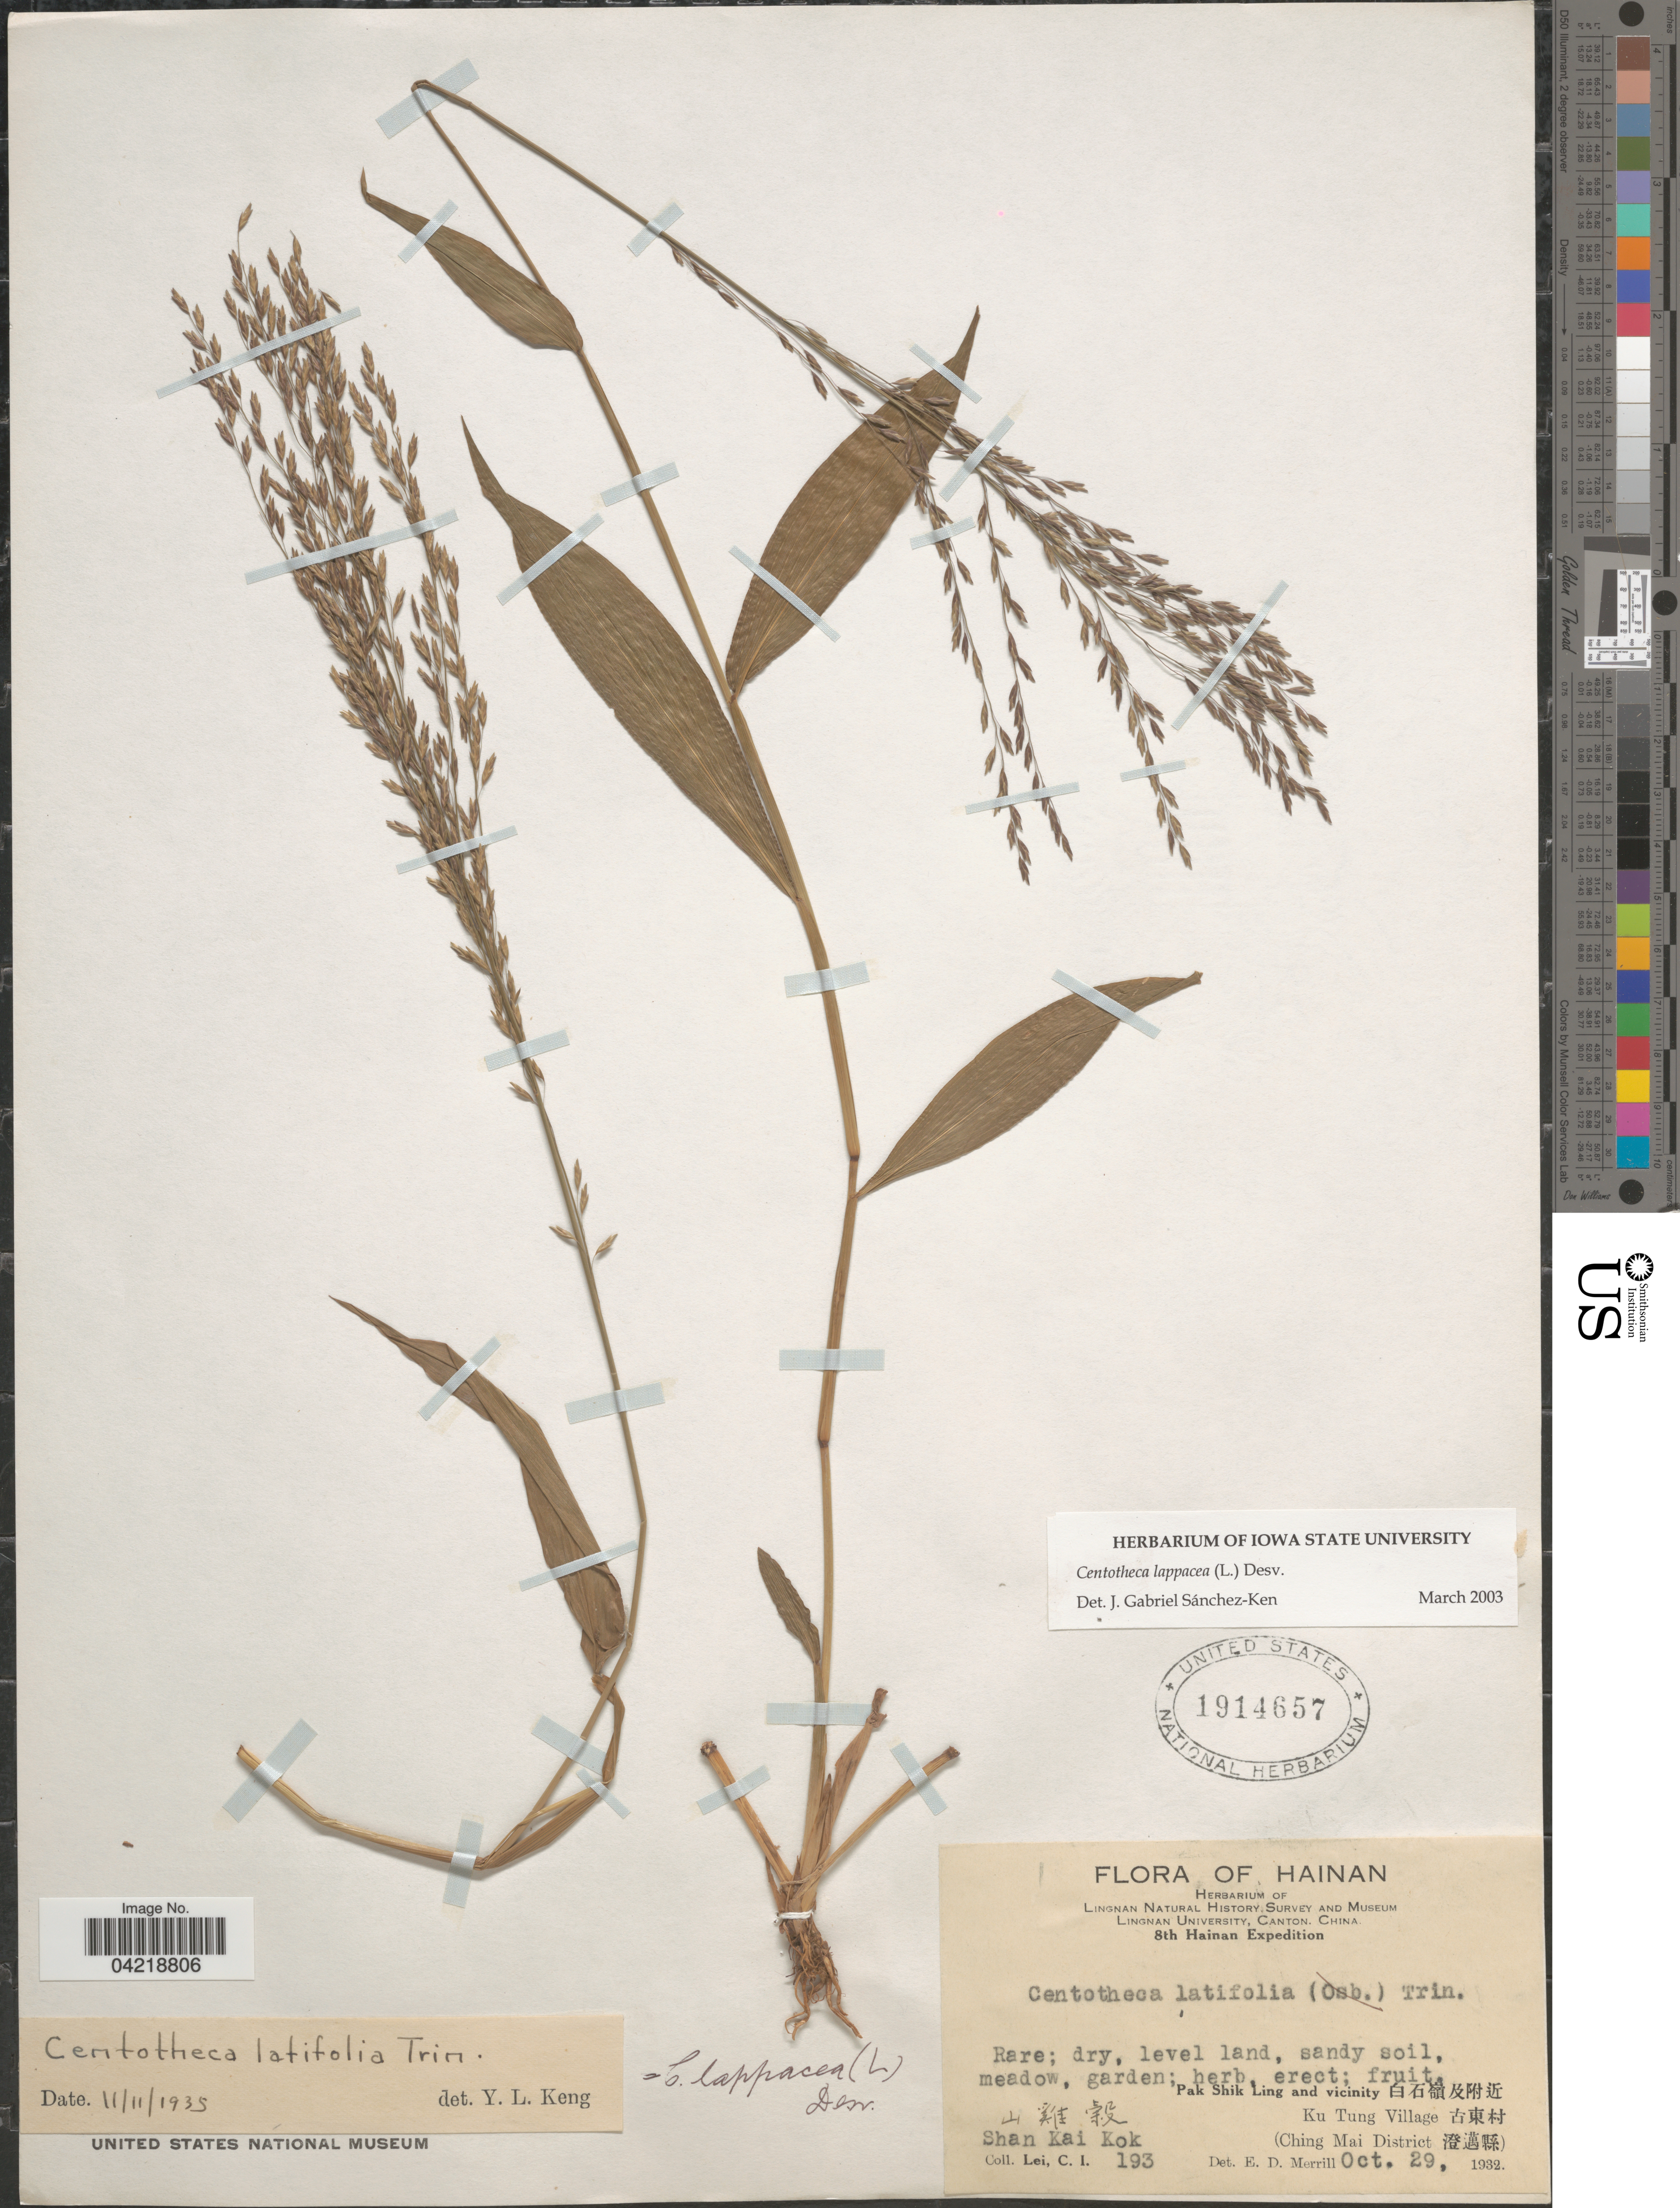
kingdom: Plantae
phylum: Tracheophyta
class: Liliopsida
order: Poales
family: Poaceae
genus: Centotheca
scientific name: Centotheca lappacea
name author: (L.) Desv.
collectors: C. I. Lei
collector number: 193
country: China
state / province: Hainan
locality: Lingnan Natural History Survey and Museum. 8th Hainan Expedition. Pak Shik Ling and vicinity. X. Ku Tung Village. X. (Ching Mai District. X) Shan Kai Kok. X.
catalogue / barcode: US 1914657